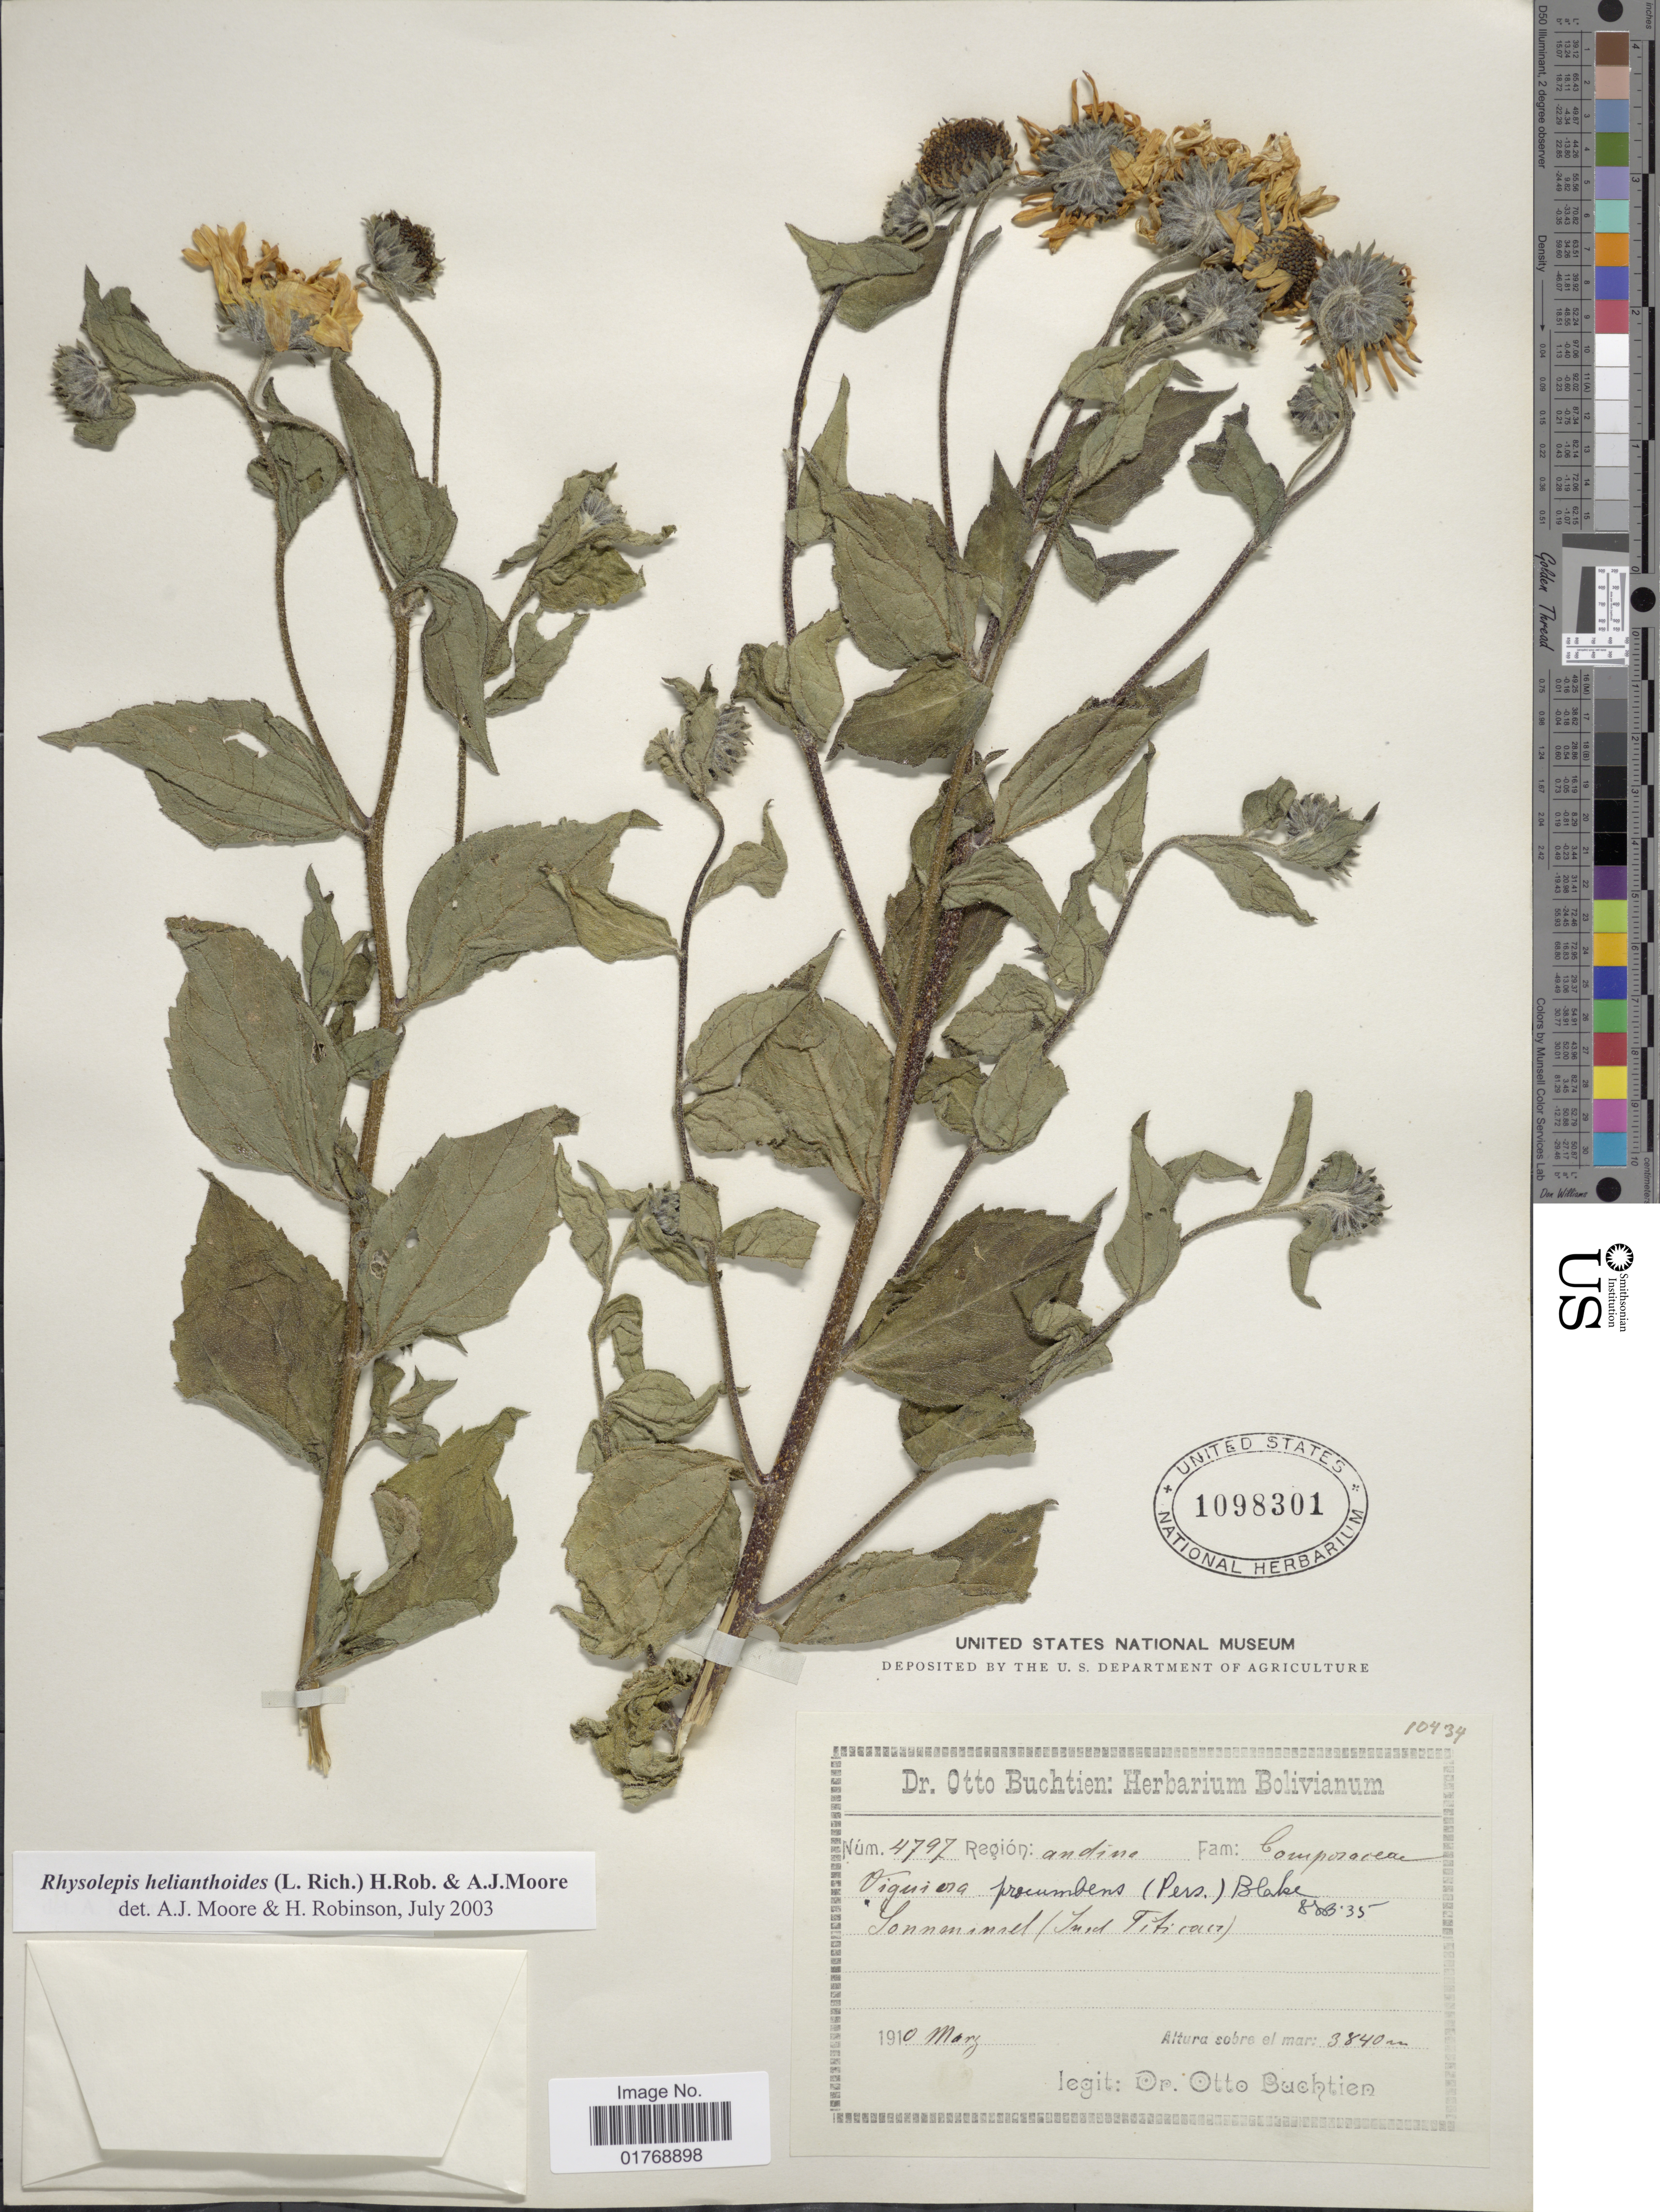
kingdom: Plantae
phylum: Tracheophyta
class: Magnoliopsida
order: Asterales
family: Asteraceae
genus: Viguiera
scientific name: Viguiera procumbens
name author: (Pers.) S.F. Blake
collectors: O. Buchtien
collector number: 4797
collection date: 1910-03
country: Bolivia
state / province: La Paz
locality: Región: andina. Sonnen insel (Insel Titicaca)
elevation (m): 3840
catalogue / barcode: US 1098301